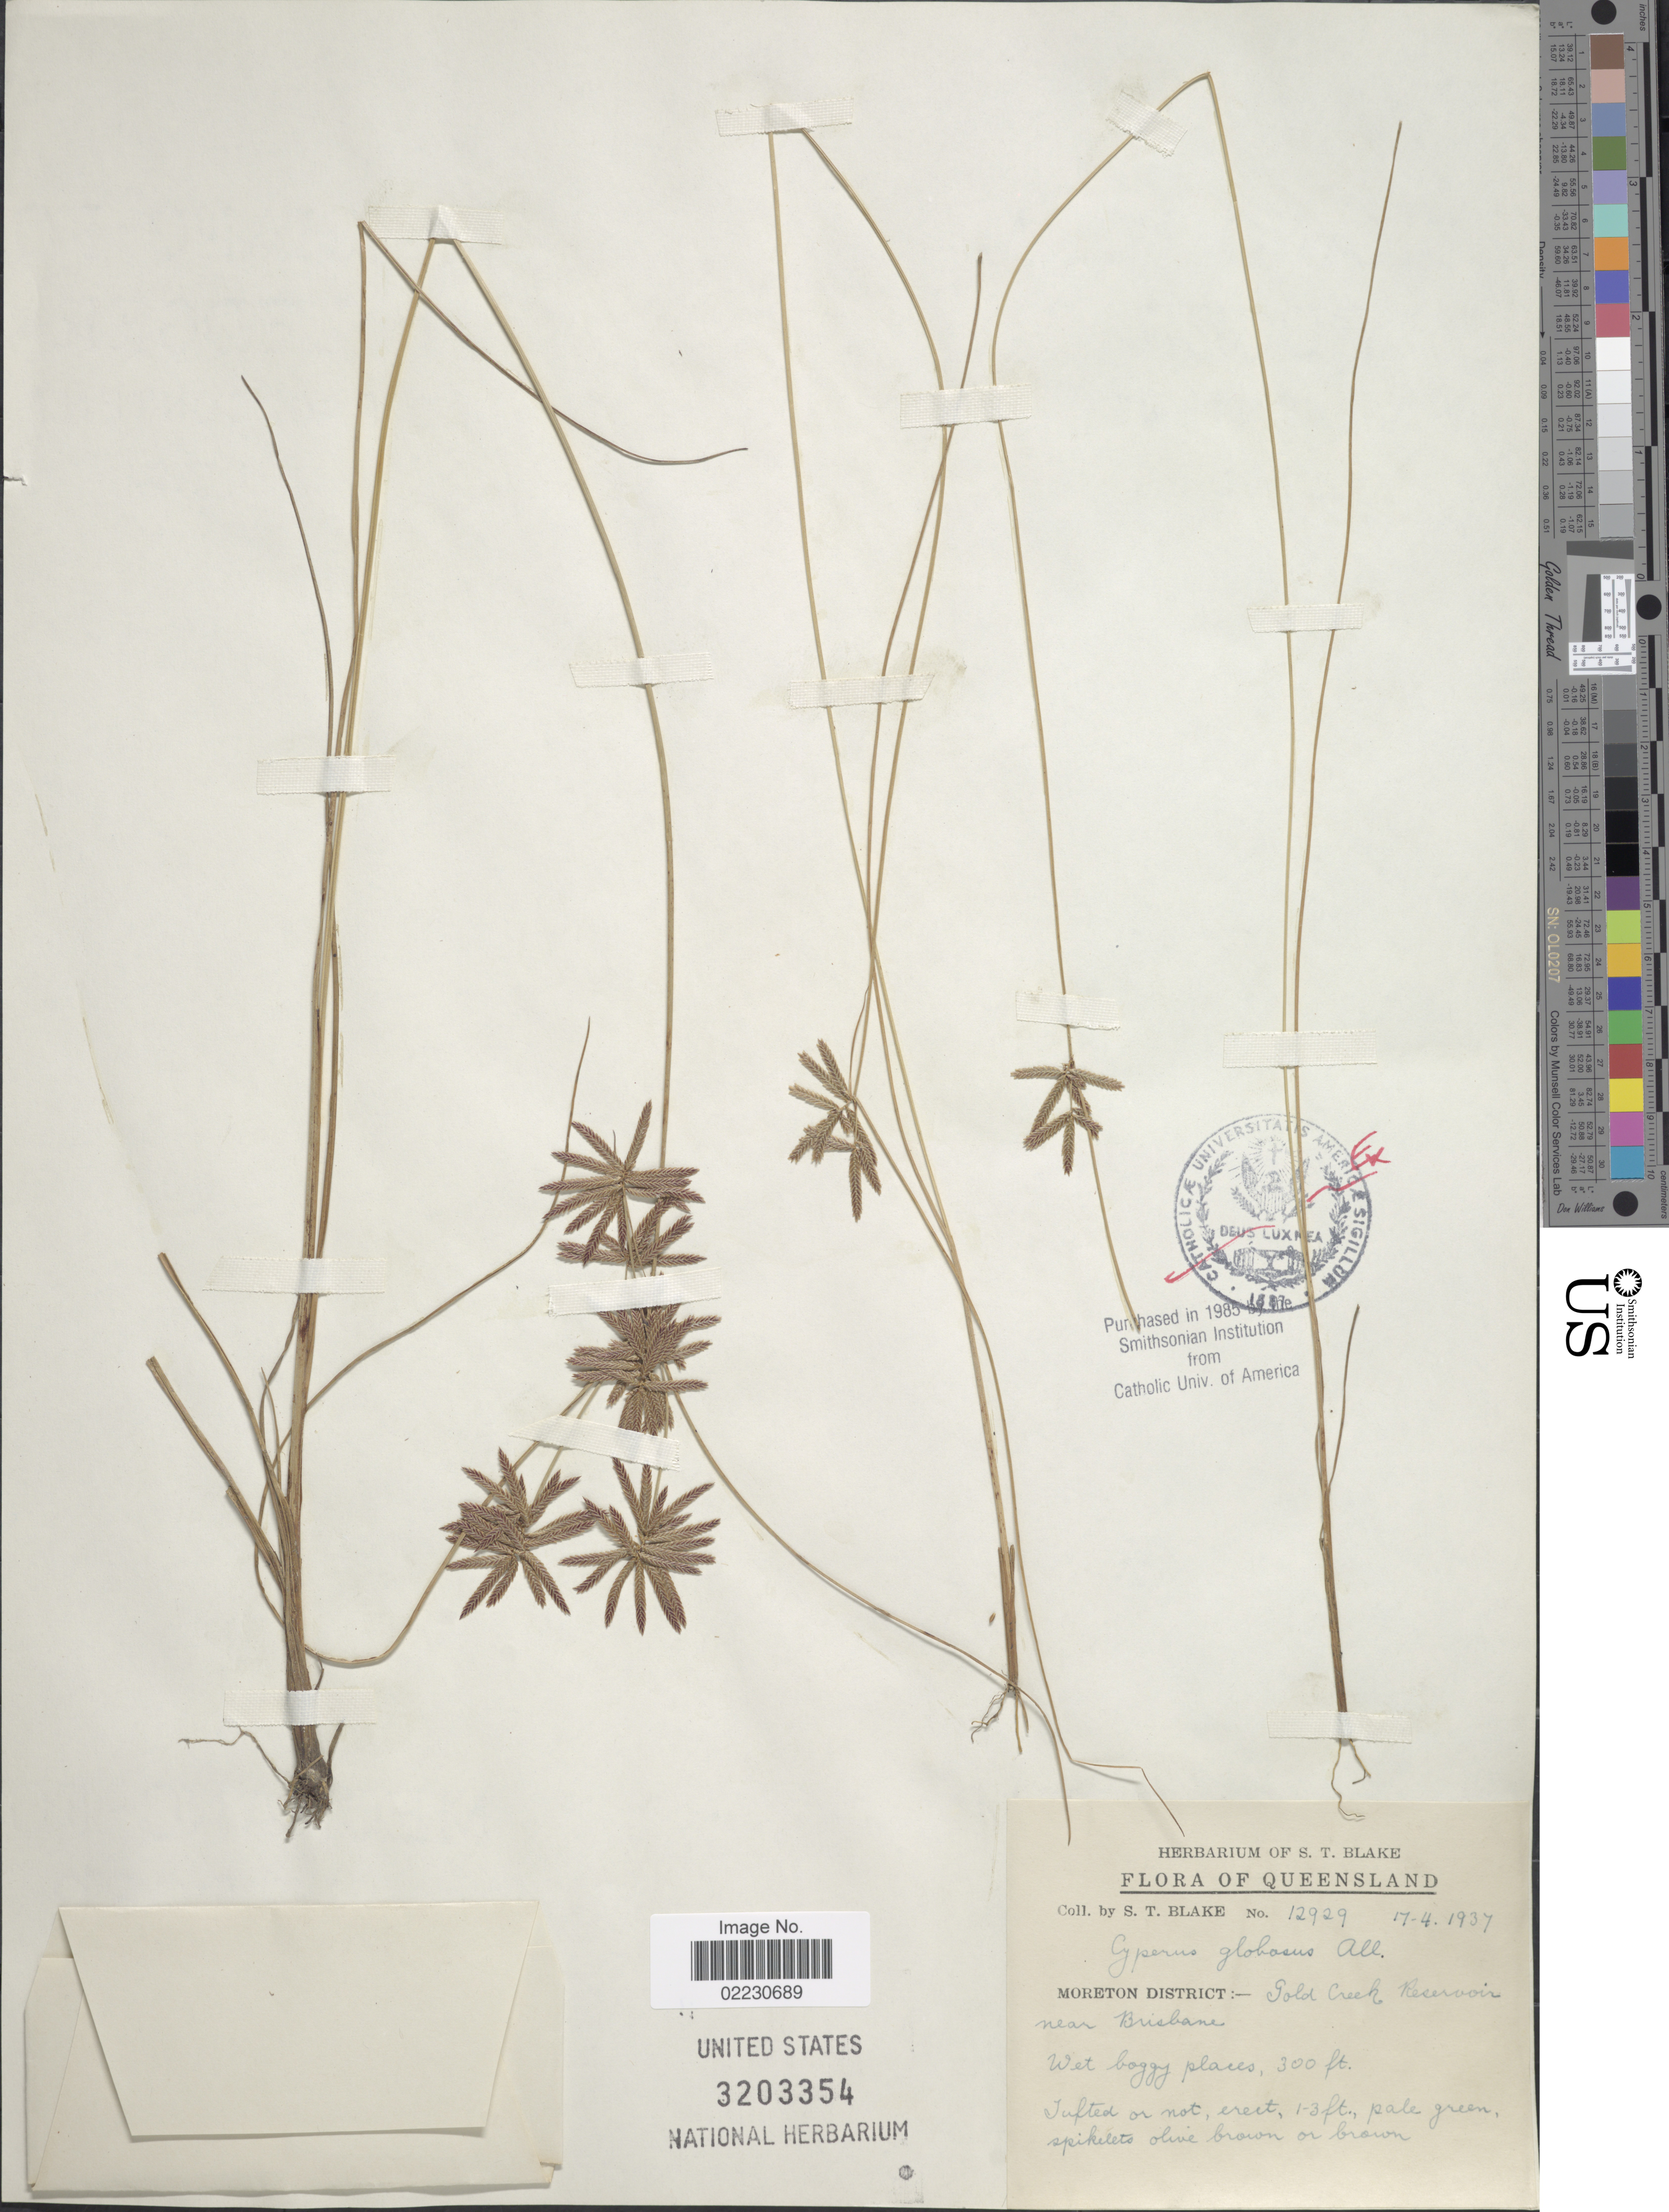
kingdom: Plantae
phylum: Tracheophyta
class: Liliopsida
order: Poales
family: Cyperaceae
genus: Cyperus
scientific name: Cyperus flavidus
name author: Retz.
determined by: Strong, Mark T., (BOT), Smithsonian Institution - National Museum of Natural History (UNITED STATES)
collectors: S. T. Blake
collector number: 12929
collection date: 1937-04-17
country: Australia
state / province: Queensland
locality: Moreton District:- Gold Creek Reservoir near Brisbane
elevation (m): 91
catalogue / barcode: US 3203354